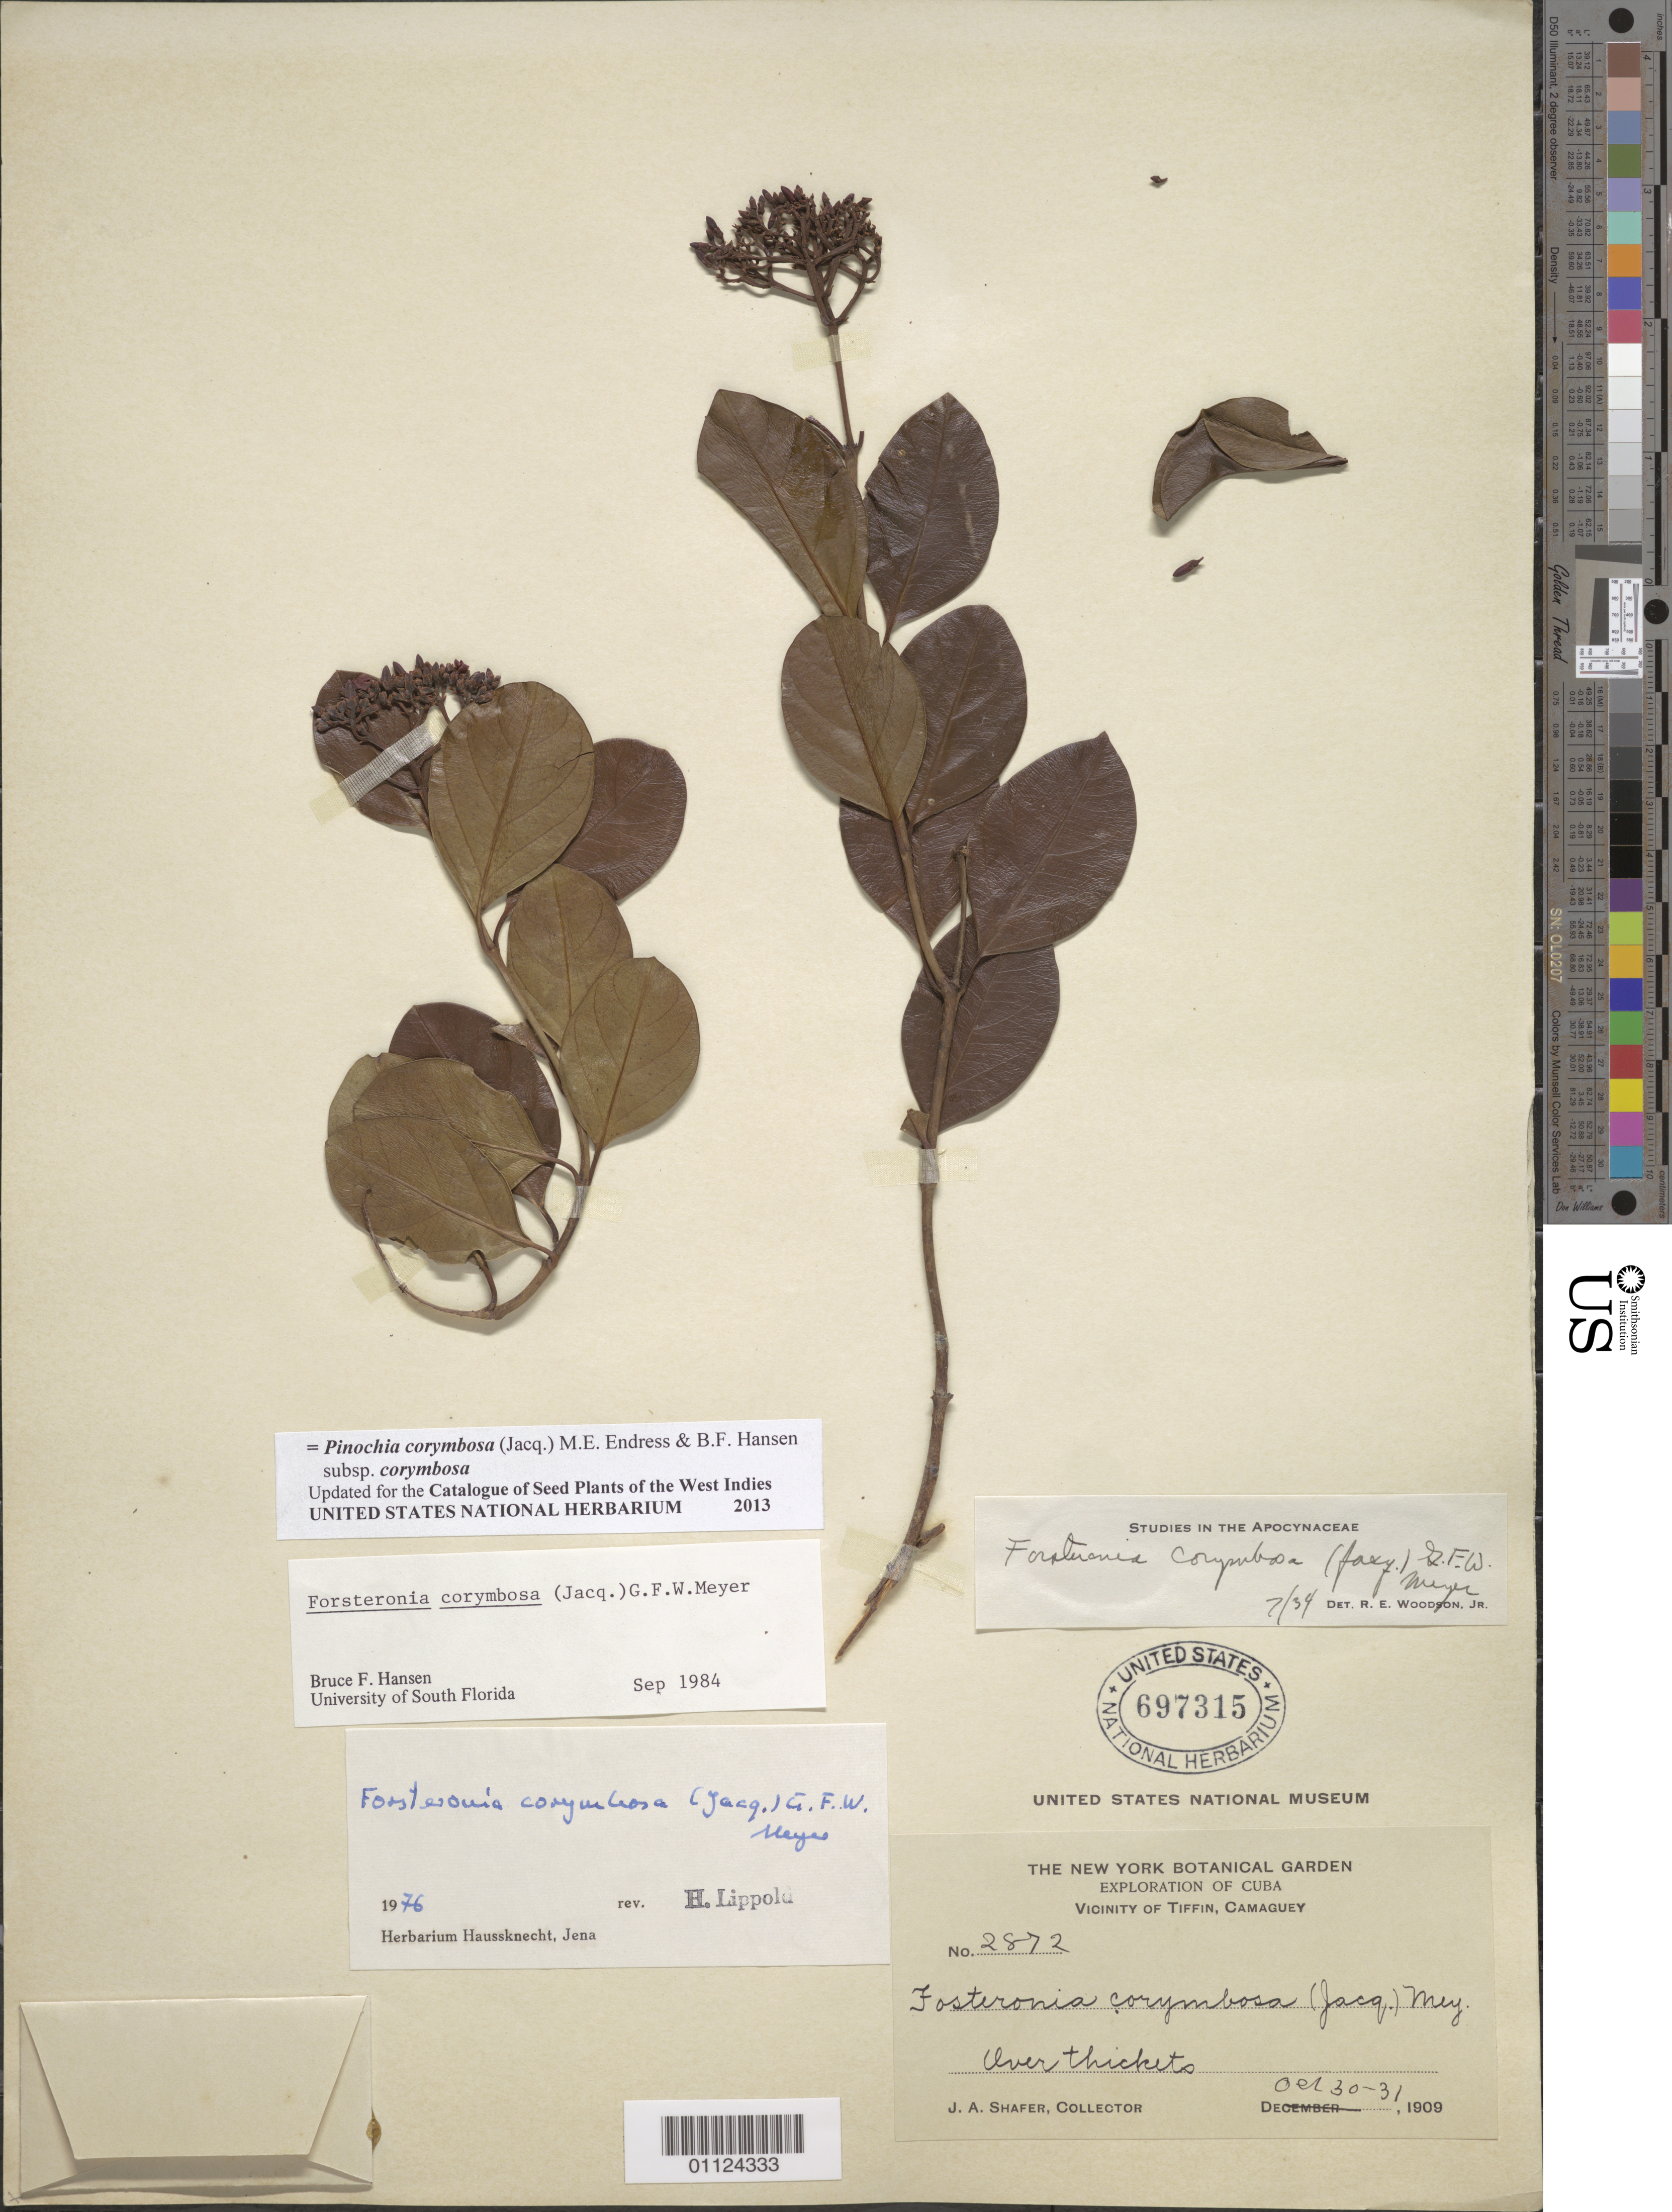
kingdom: Plantae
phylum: Tracheophyta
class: Magnoliopsida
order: Gentianales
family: Apocynaceae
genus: Pinochia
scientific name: Pinochia corymbosa subsp. corymbosa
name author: (Jacq.) M.E. Endress & B.F. Hansen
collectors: J. A. Shafer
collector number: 2872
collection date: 1909-10-30/1909-10-31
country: Cuba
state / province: Camagüey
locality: Tiffin vicinity.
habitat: Over thickets.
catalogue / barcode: US 697315